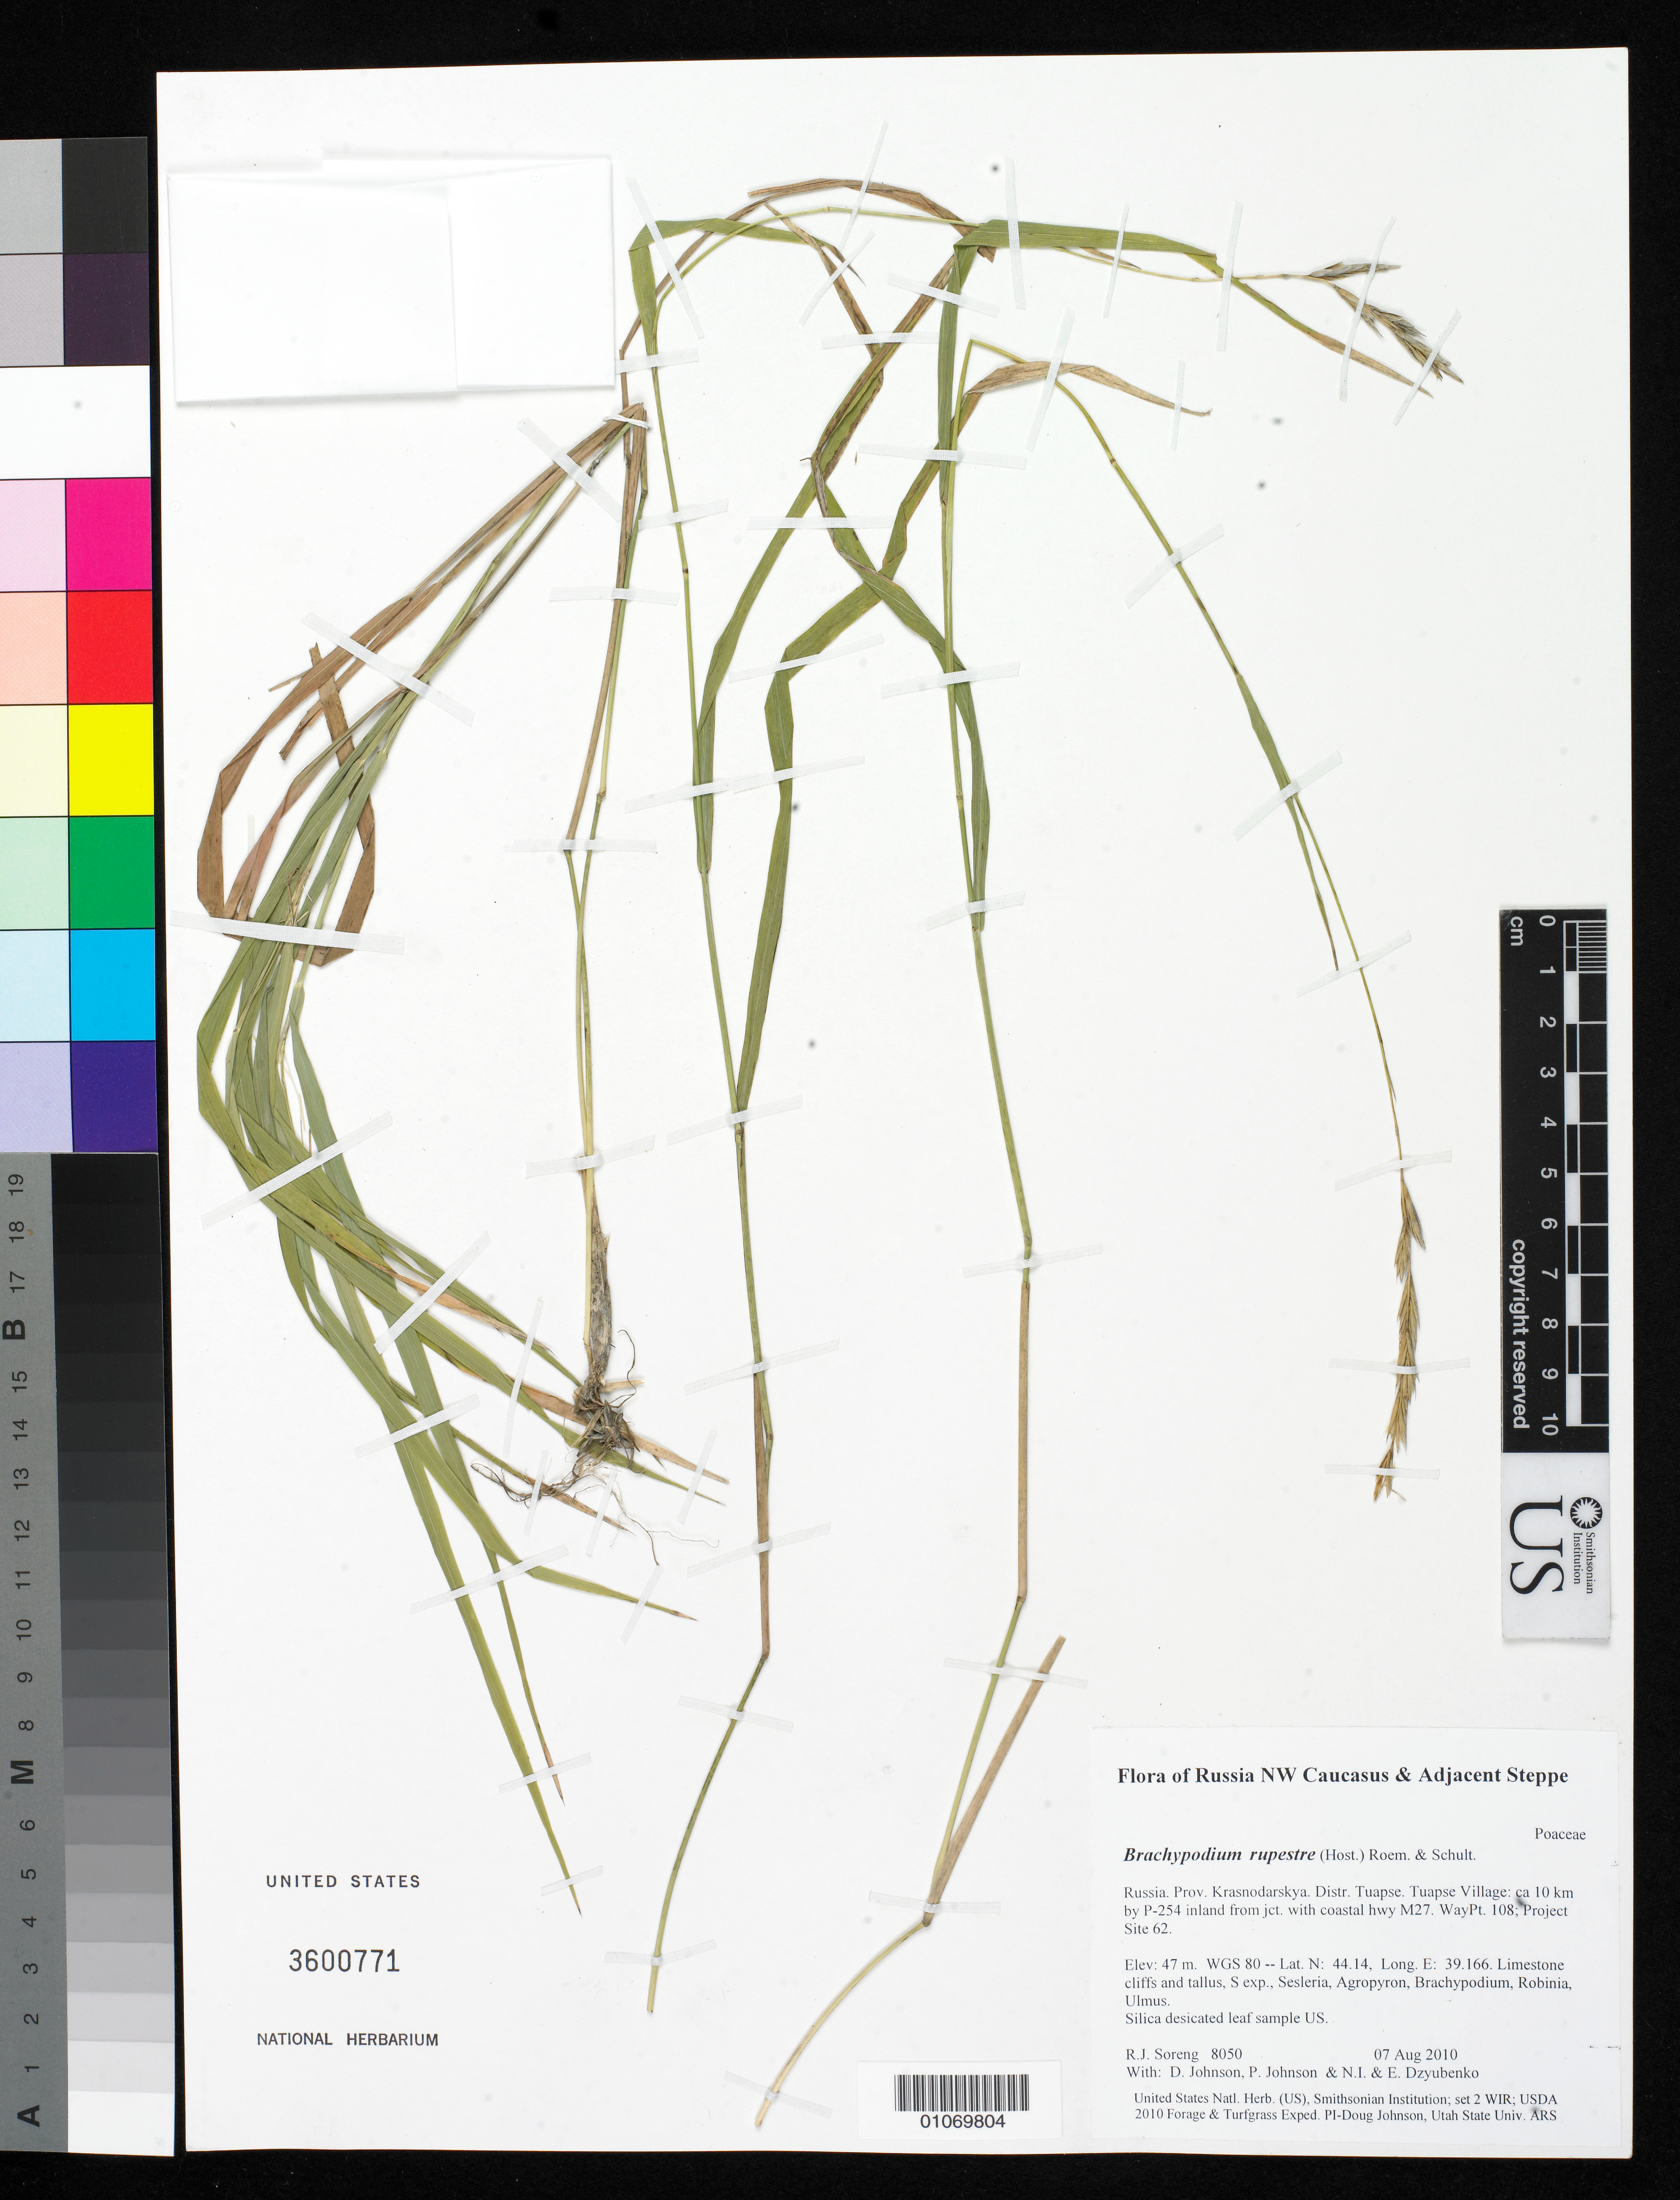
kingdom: Plantae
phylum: Tracheophyta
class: Liliopsida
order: Poales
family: Poaceae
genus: Brachypodium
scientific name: Brachypodium rupestre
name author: (Host) Roem. & Schult.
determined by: Soreng, Robert J., Research Associate (BOT), Smithsonian Institution - National Museum of Natural History (UNITED STATES)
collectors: R. J. Soreng, D. Johnson, P. Johnson, N. Dzyubenko & E. Dzyubenko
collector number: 8050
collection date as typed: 07 Aug 2010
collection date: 2010-08-07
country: Russian Federation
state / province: Krasnodar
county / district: Tuapse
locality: Tuapse Village: ca 10 km by P-254 inland from jct. with coastal hwy M27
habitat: Limestone cliffs and tallus, S exp., Sesleria, Agropyron, Brachypodium, Robinia, Ulmus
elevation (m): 47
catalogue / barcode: US 3600771